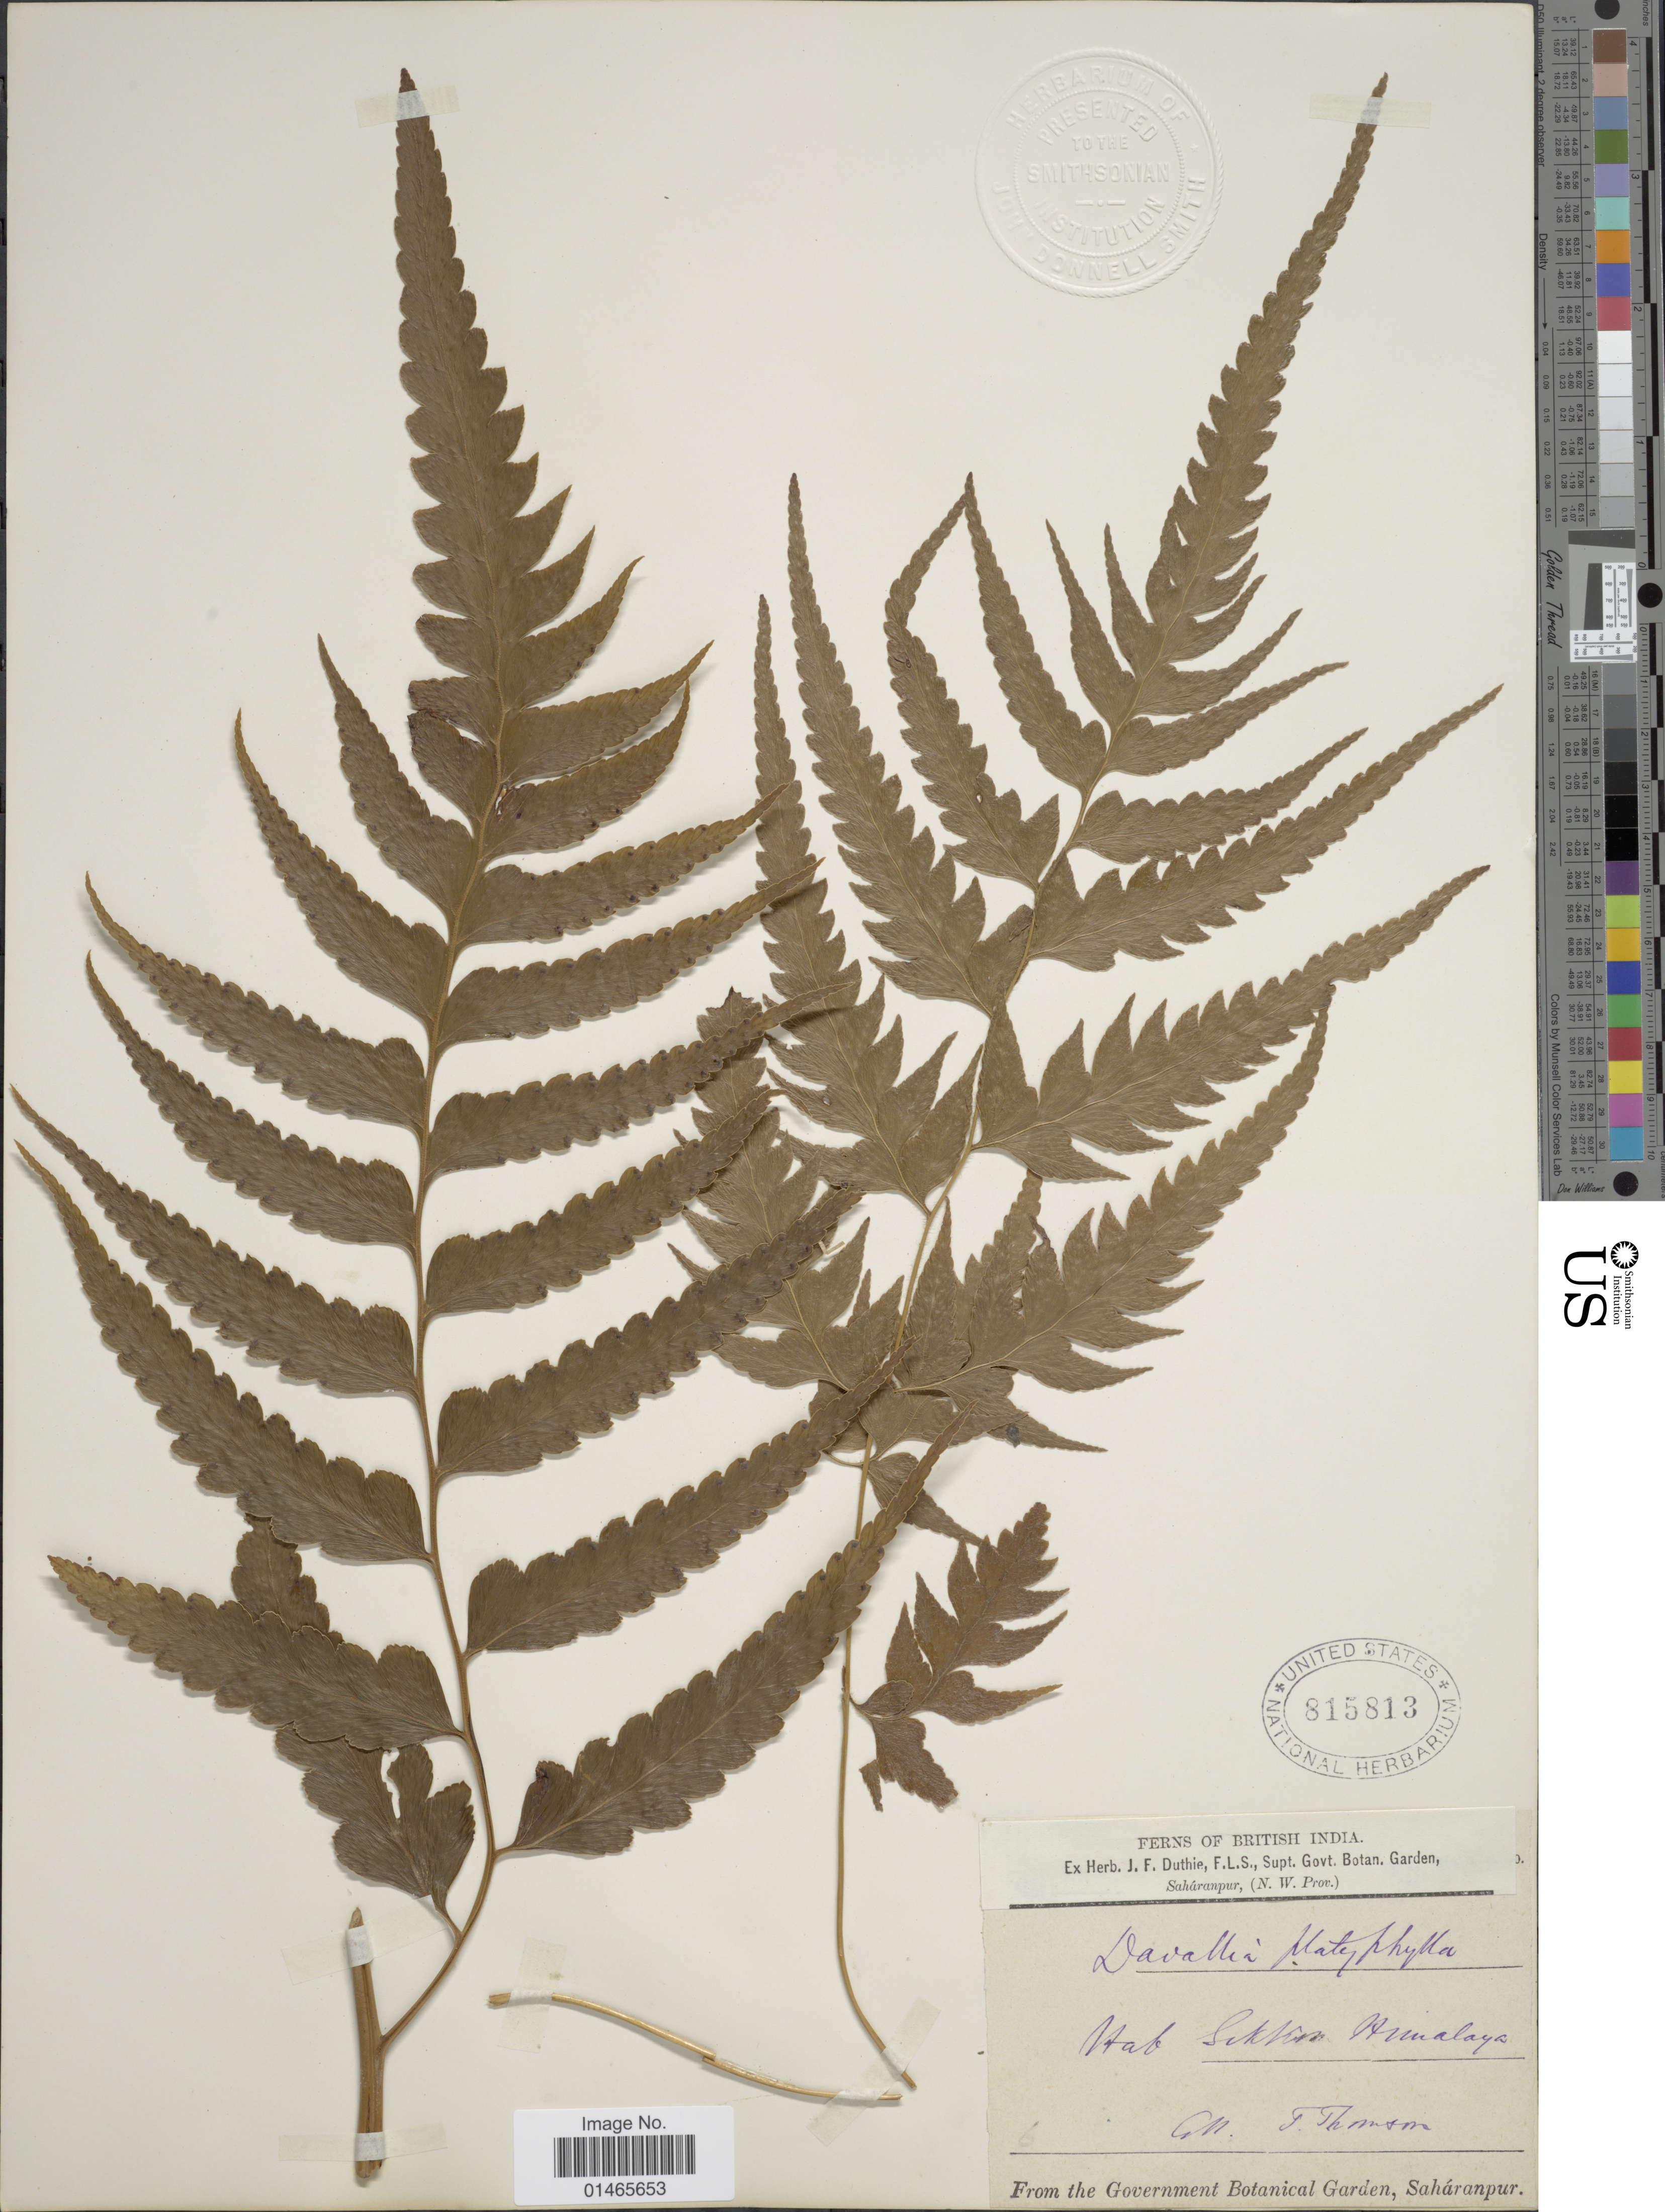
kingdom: Plantae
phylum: Tracheophyta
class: Polypodiopsida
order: Polypodiales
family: Dennstaedtiaceae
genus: Microlepia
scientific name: Microlepia platyphylla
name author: (D. Don) J. Sm.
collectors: T. Thomson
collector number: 6*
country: India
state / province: Sikkim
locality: British India, Saháranpur, (N.W. Prov), Himalaya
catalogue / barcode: US 815813